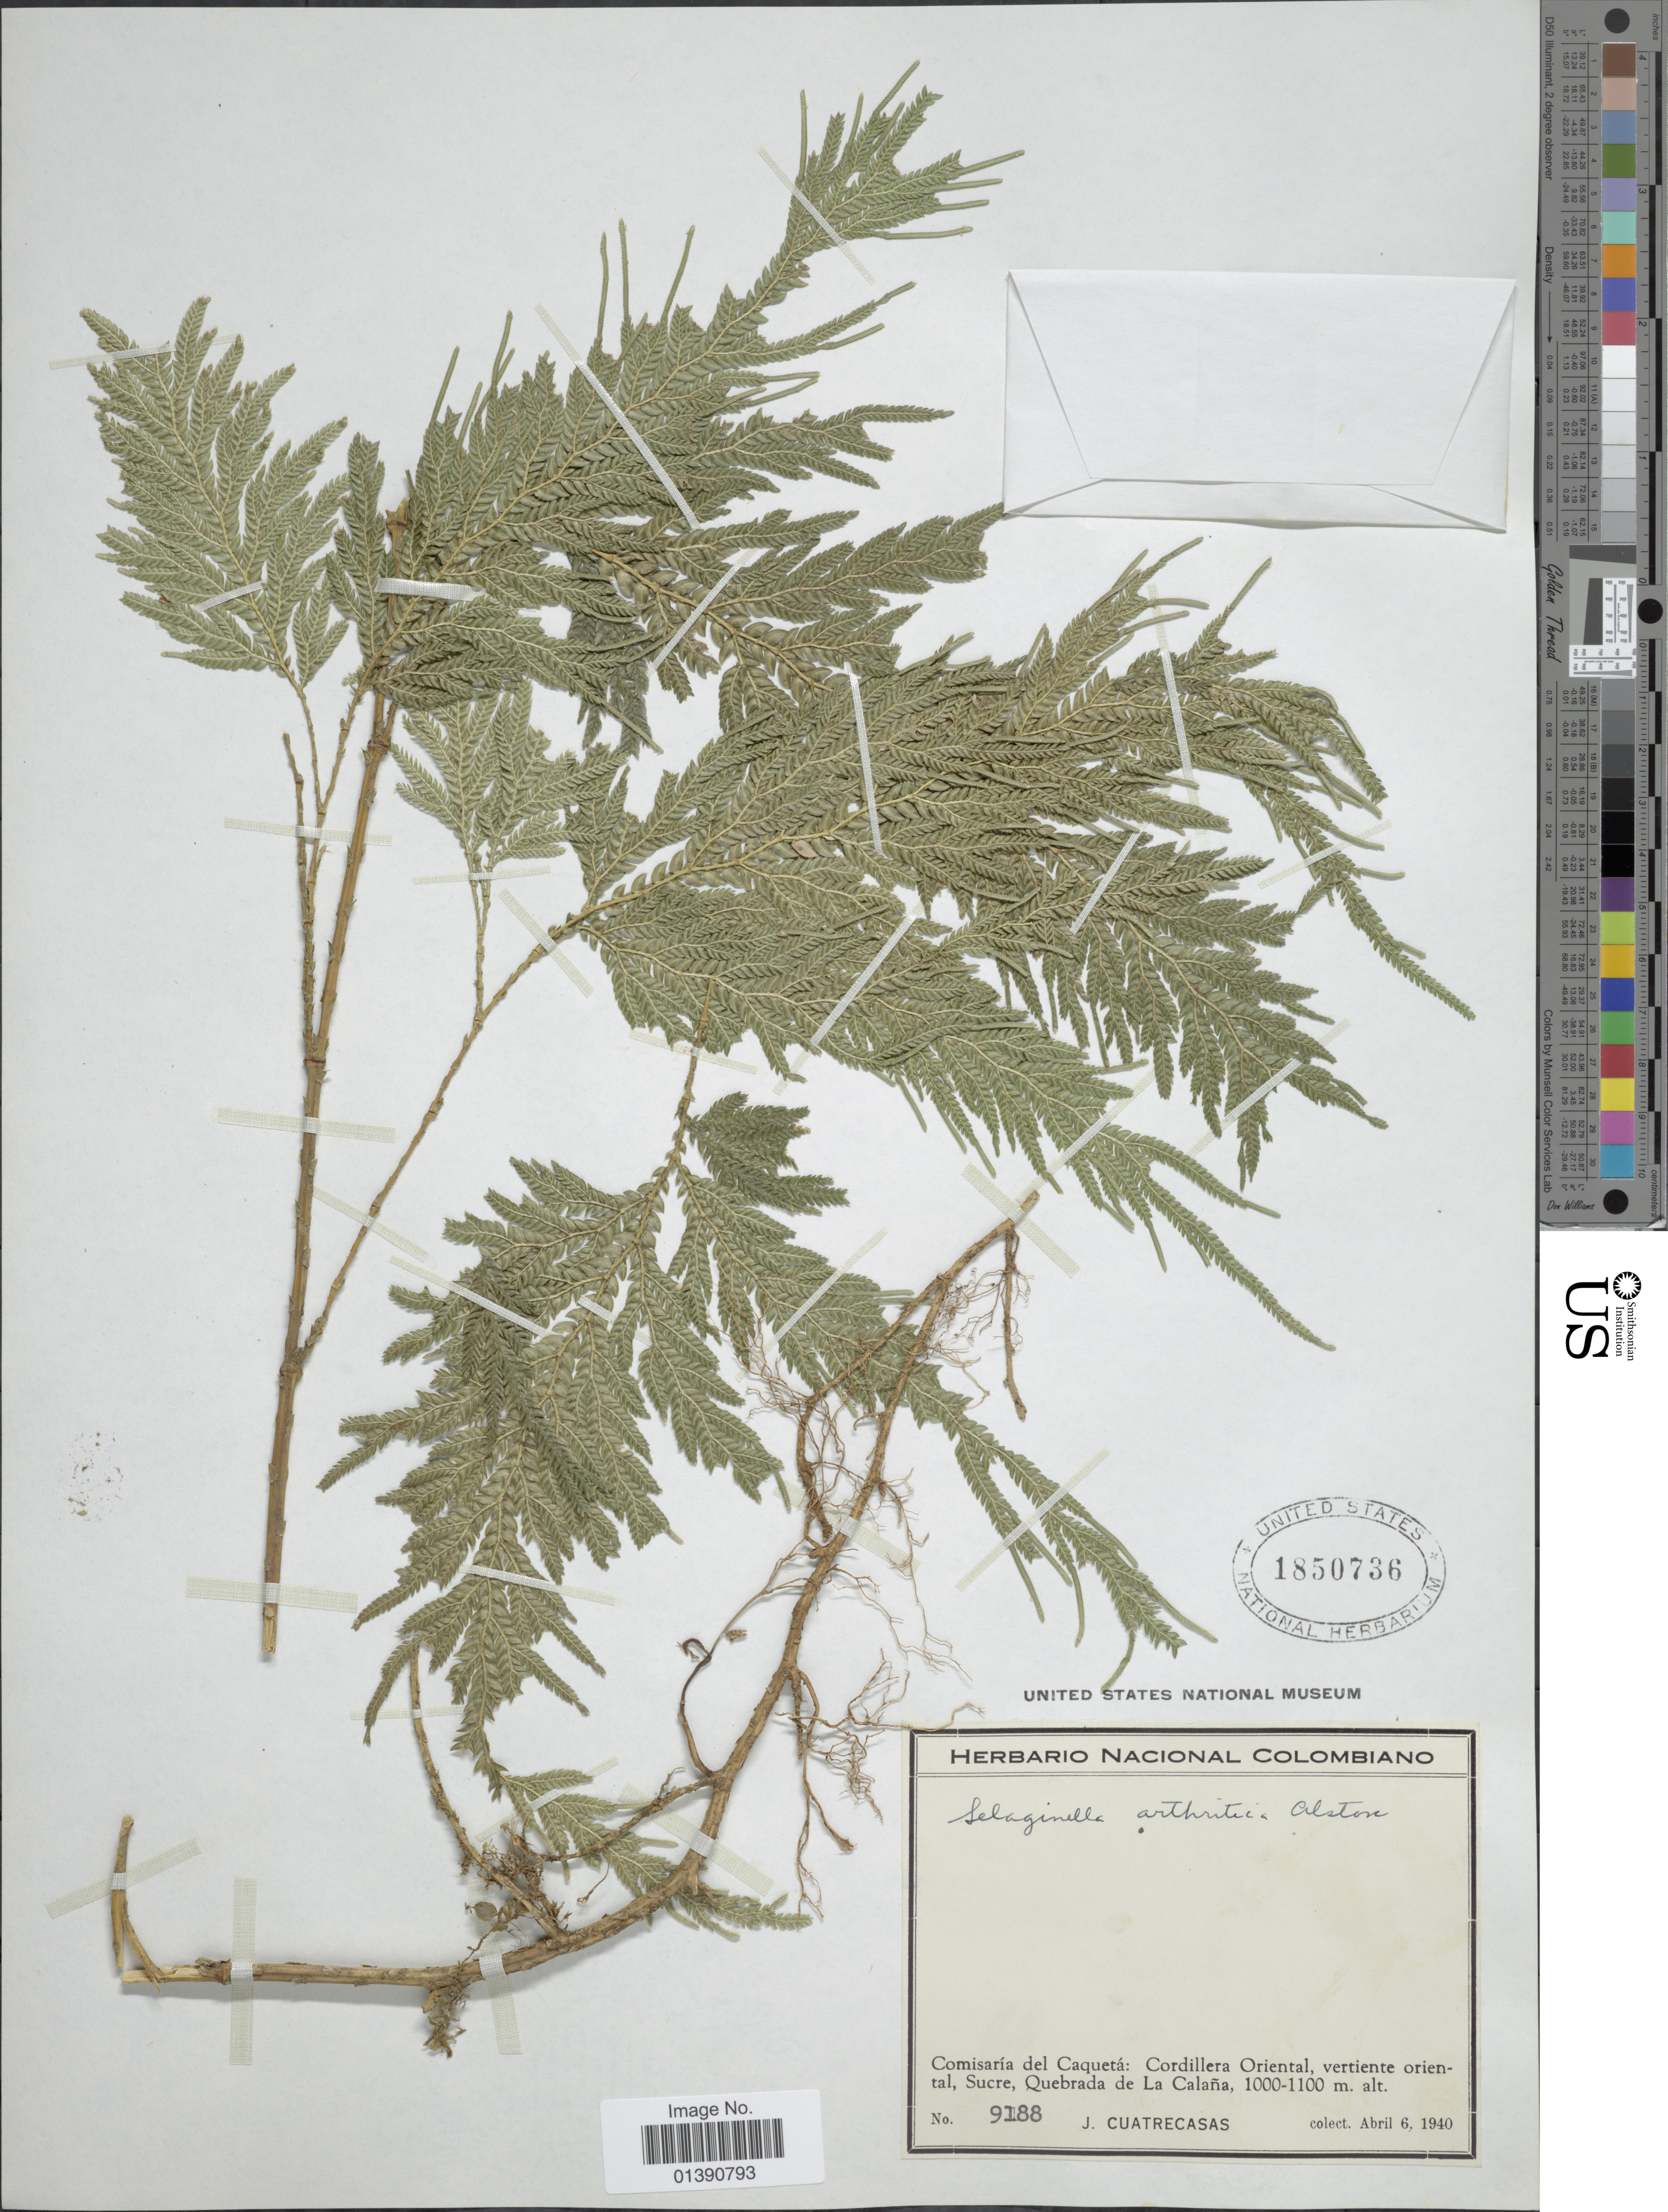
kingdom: Plantae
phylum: Tracheophyta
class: Lycopodiopsida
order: Selaginellales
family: Selaginellaceae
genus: Selaginella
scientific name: Selaginella geniculata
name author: (C. Presl) Spring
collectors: J. Cuatrecasas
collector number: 9188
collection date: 1940-04-06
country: Colombia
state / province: Caquetá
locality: Cordillera Oriental, vertiente oriental. Sucre, Quebrada de La Calaña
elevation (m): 1000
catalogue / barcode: US 1850736